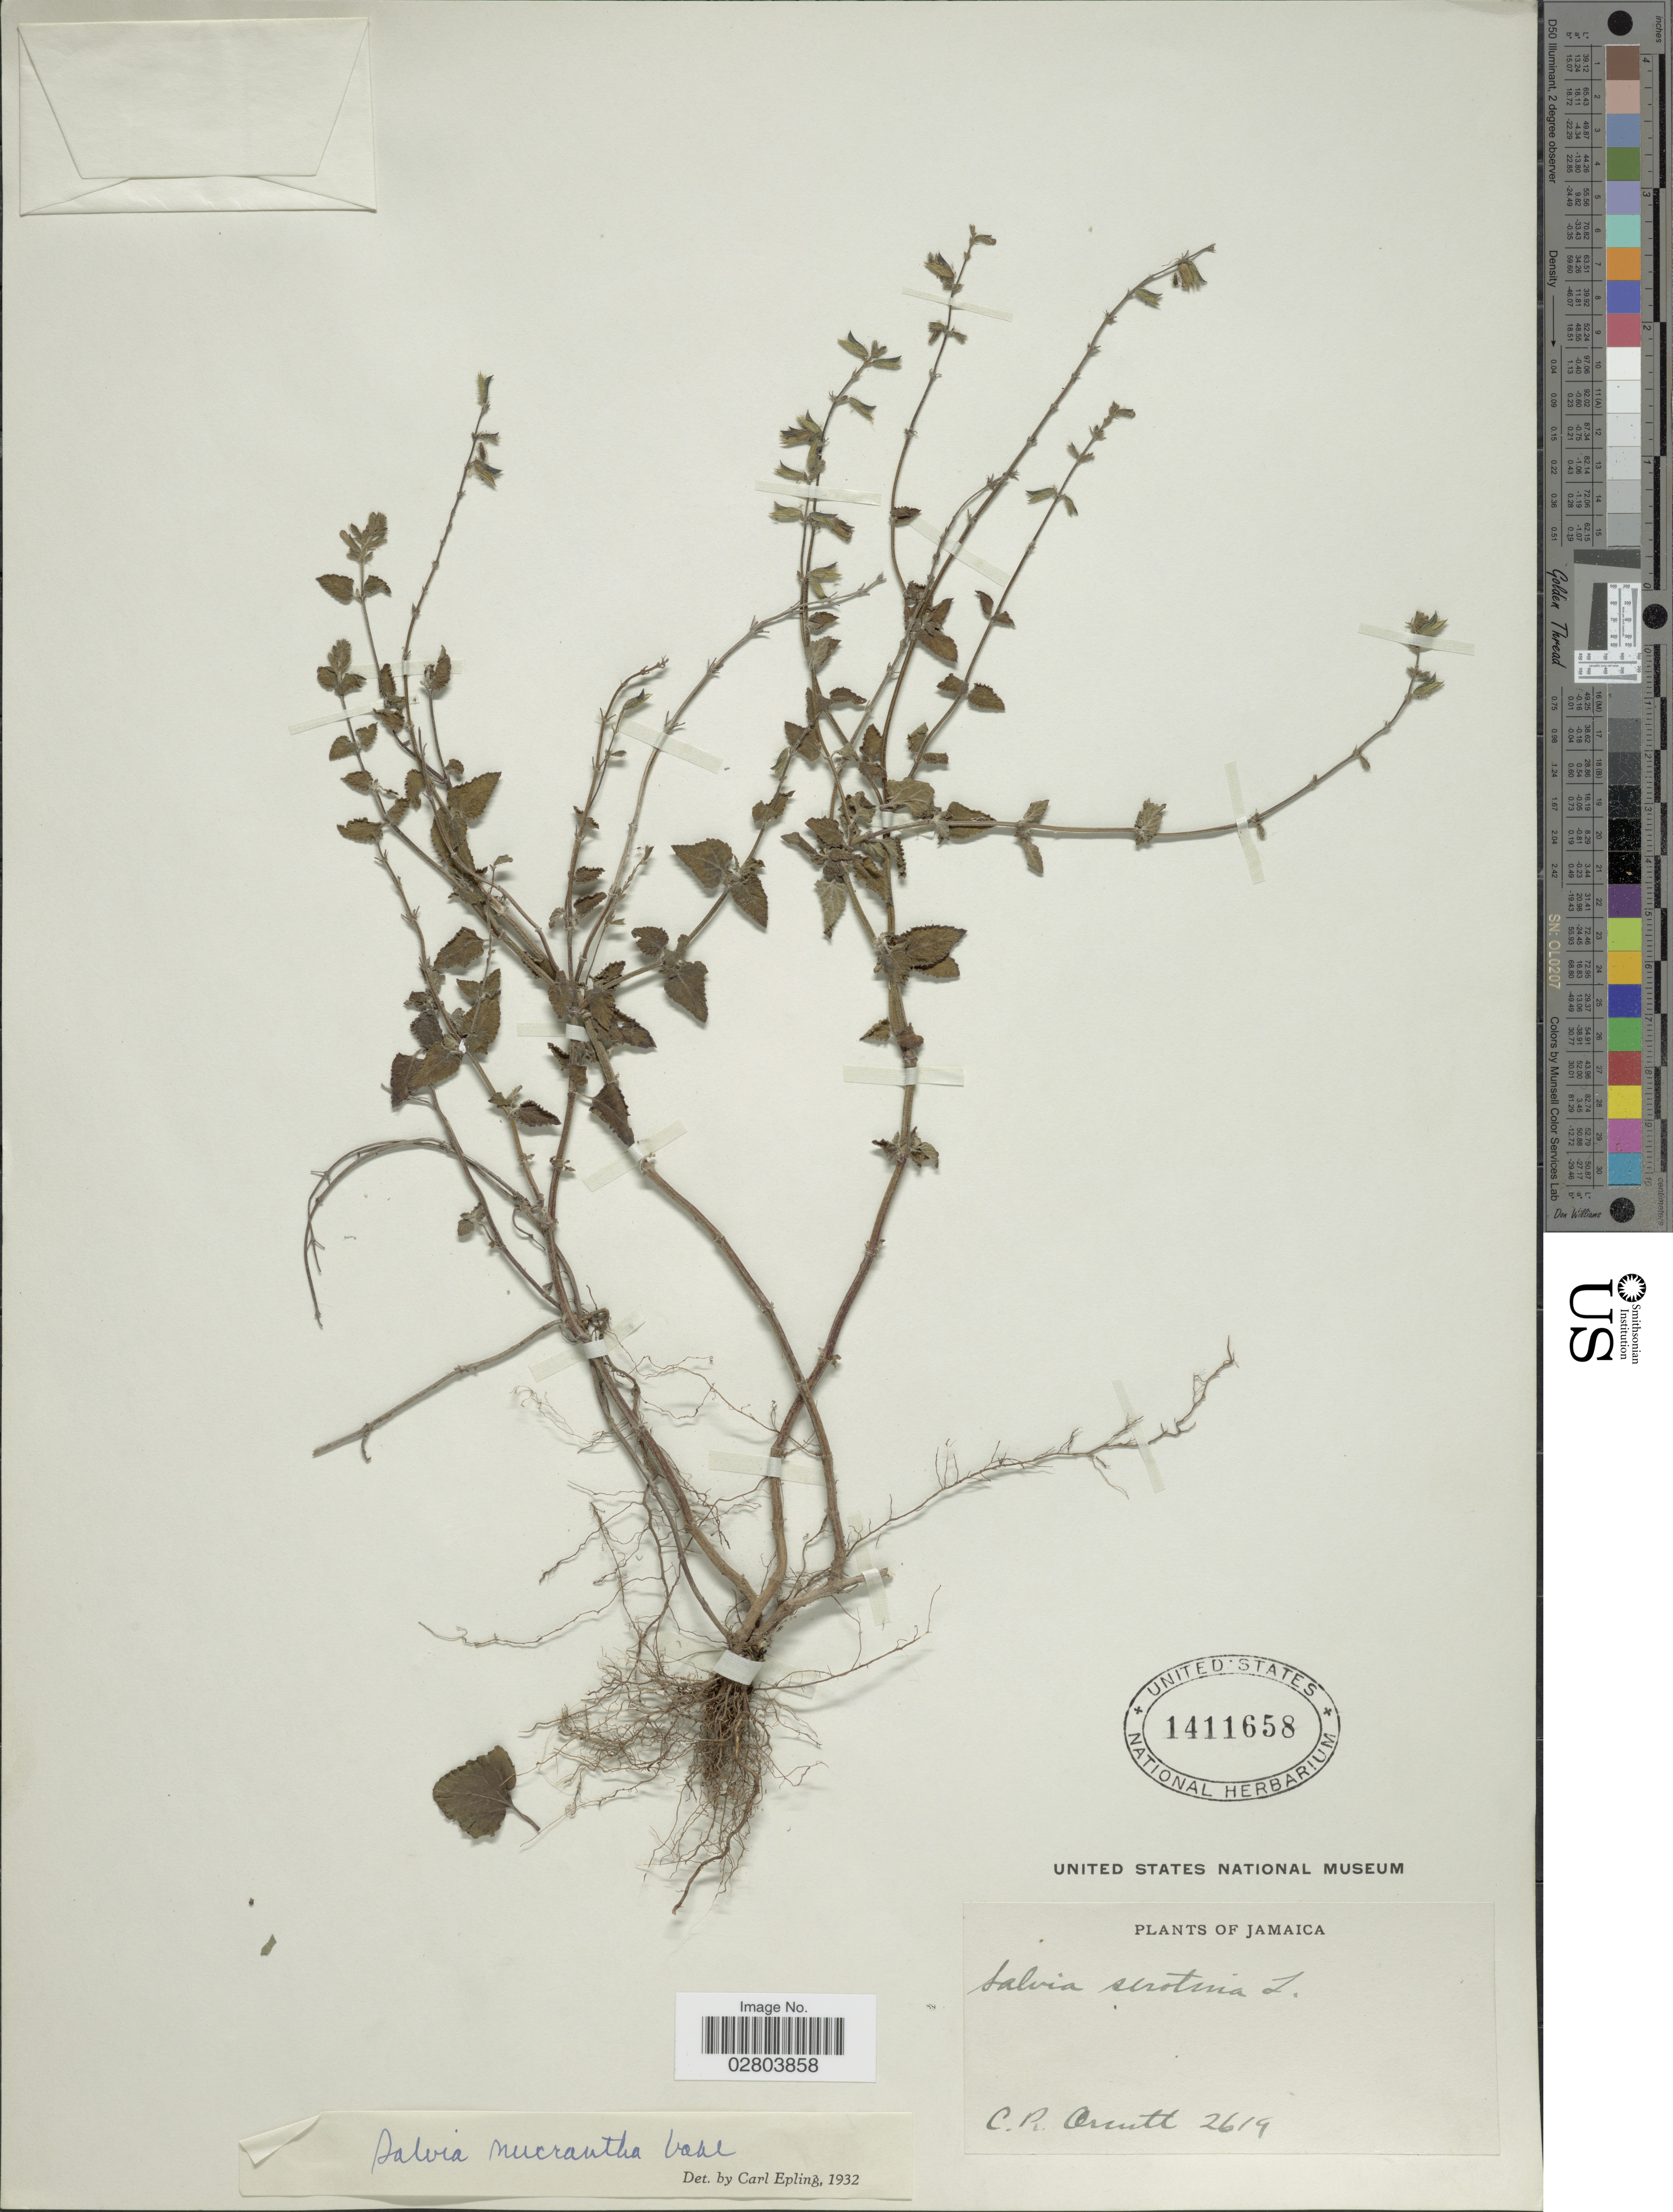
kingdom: Plantae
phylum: Tracheophyta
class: Magnoliopsida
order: Lamiales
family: Lamiaceae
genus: Salvia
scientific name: Salvia micrantha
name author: Vahl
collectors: C. R. Orcutt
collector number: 2619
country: Jamaica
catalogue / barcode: US 1411658